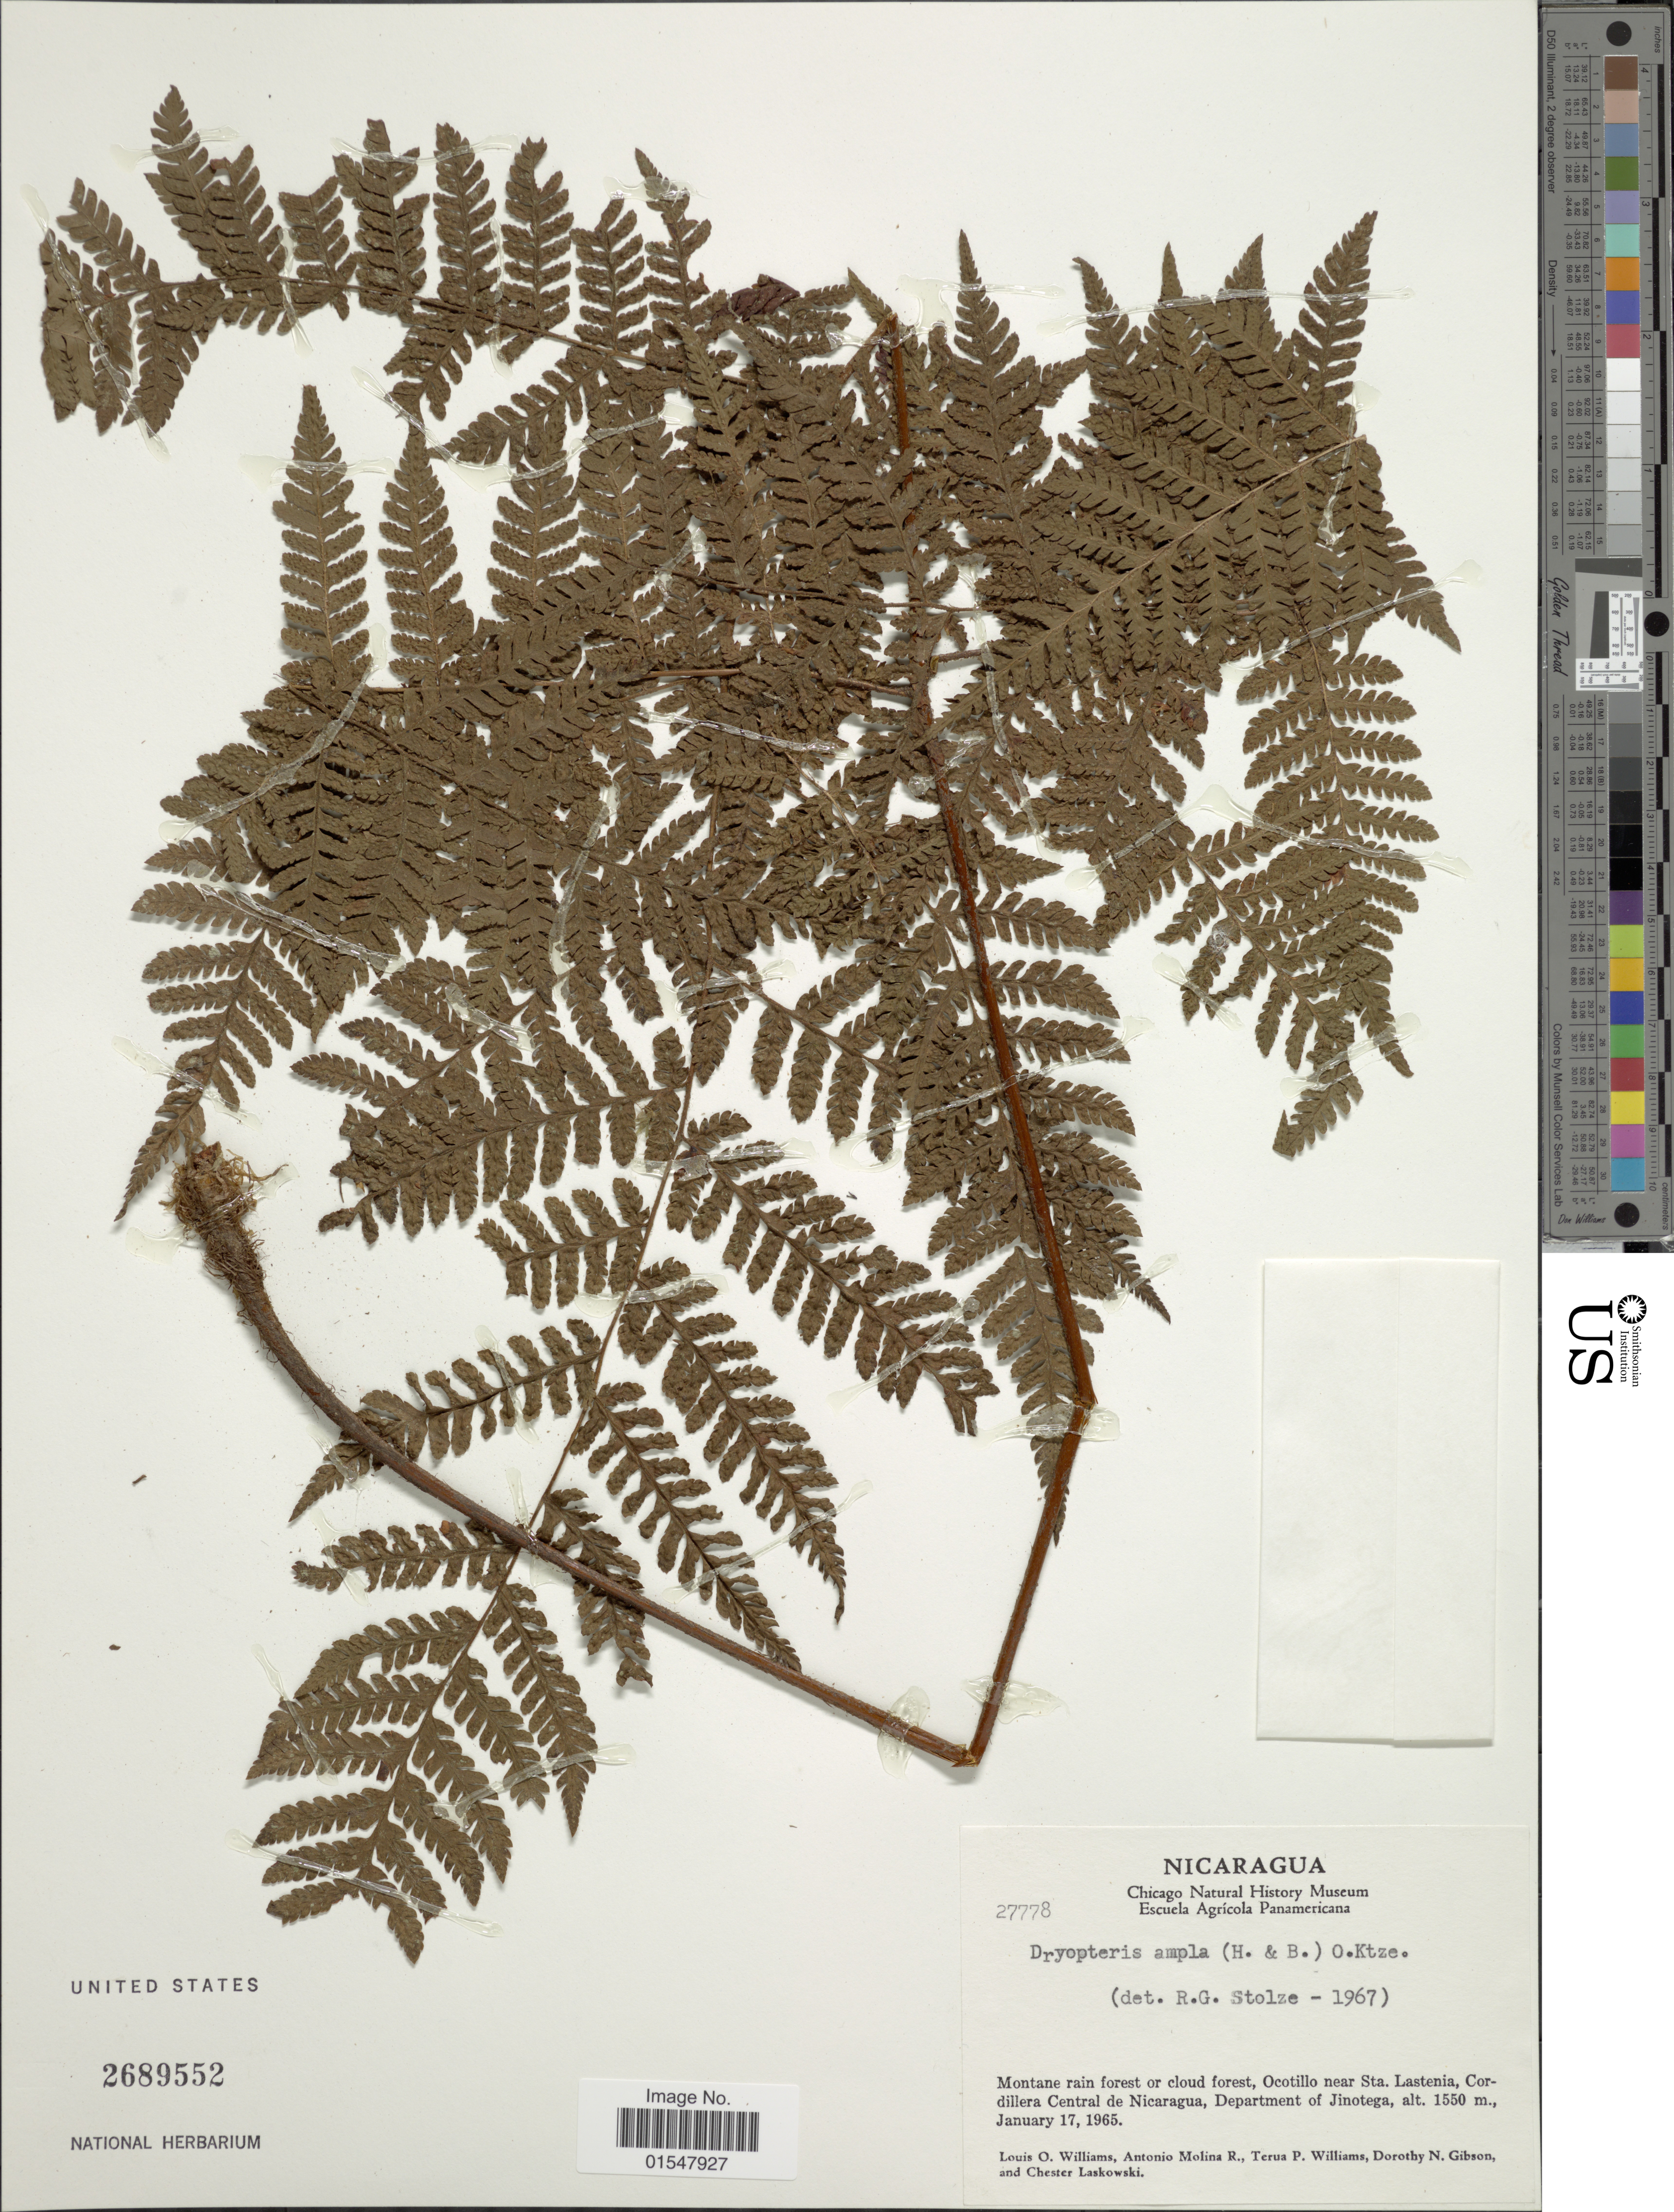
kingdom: Plantae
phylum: Tracheophyta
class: Polypodiopsida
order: Polypodiales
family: Dryopteridaceae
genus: Ctenitis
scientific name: Ctenitis sloanei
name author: (Poepp. ex Spreng.) C.V. Morton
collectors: L. O. Williams, A. Molina R., T. P. Williams, D. N. Gibson & C. Laskowski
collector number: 27778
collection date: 1965-01-17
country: Nicaragua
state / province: Jinotega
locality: Nicaragua, Montane rain forest or cloud forest, ocotillo near Sta. Lastenia, Cordillera Central de Nicaragua, Department of Jinotega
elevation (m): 1550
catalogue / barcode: US 2689552